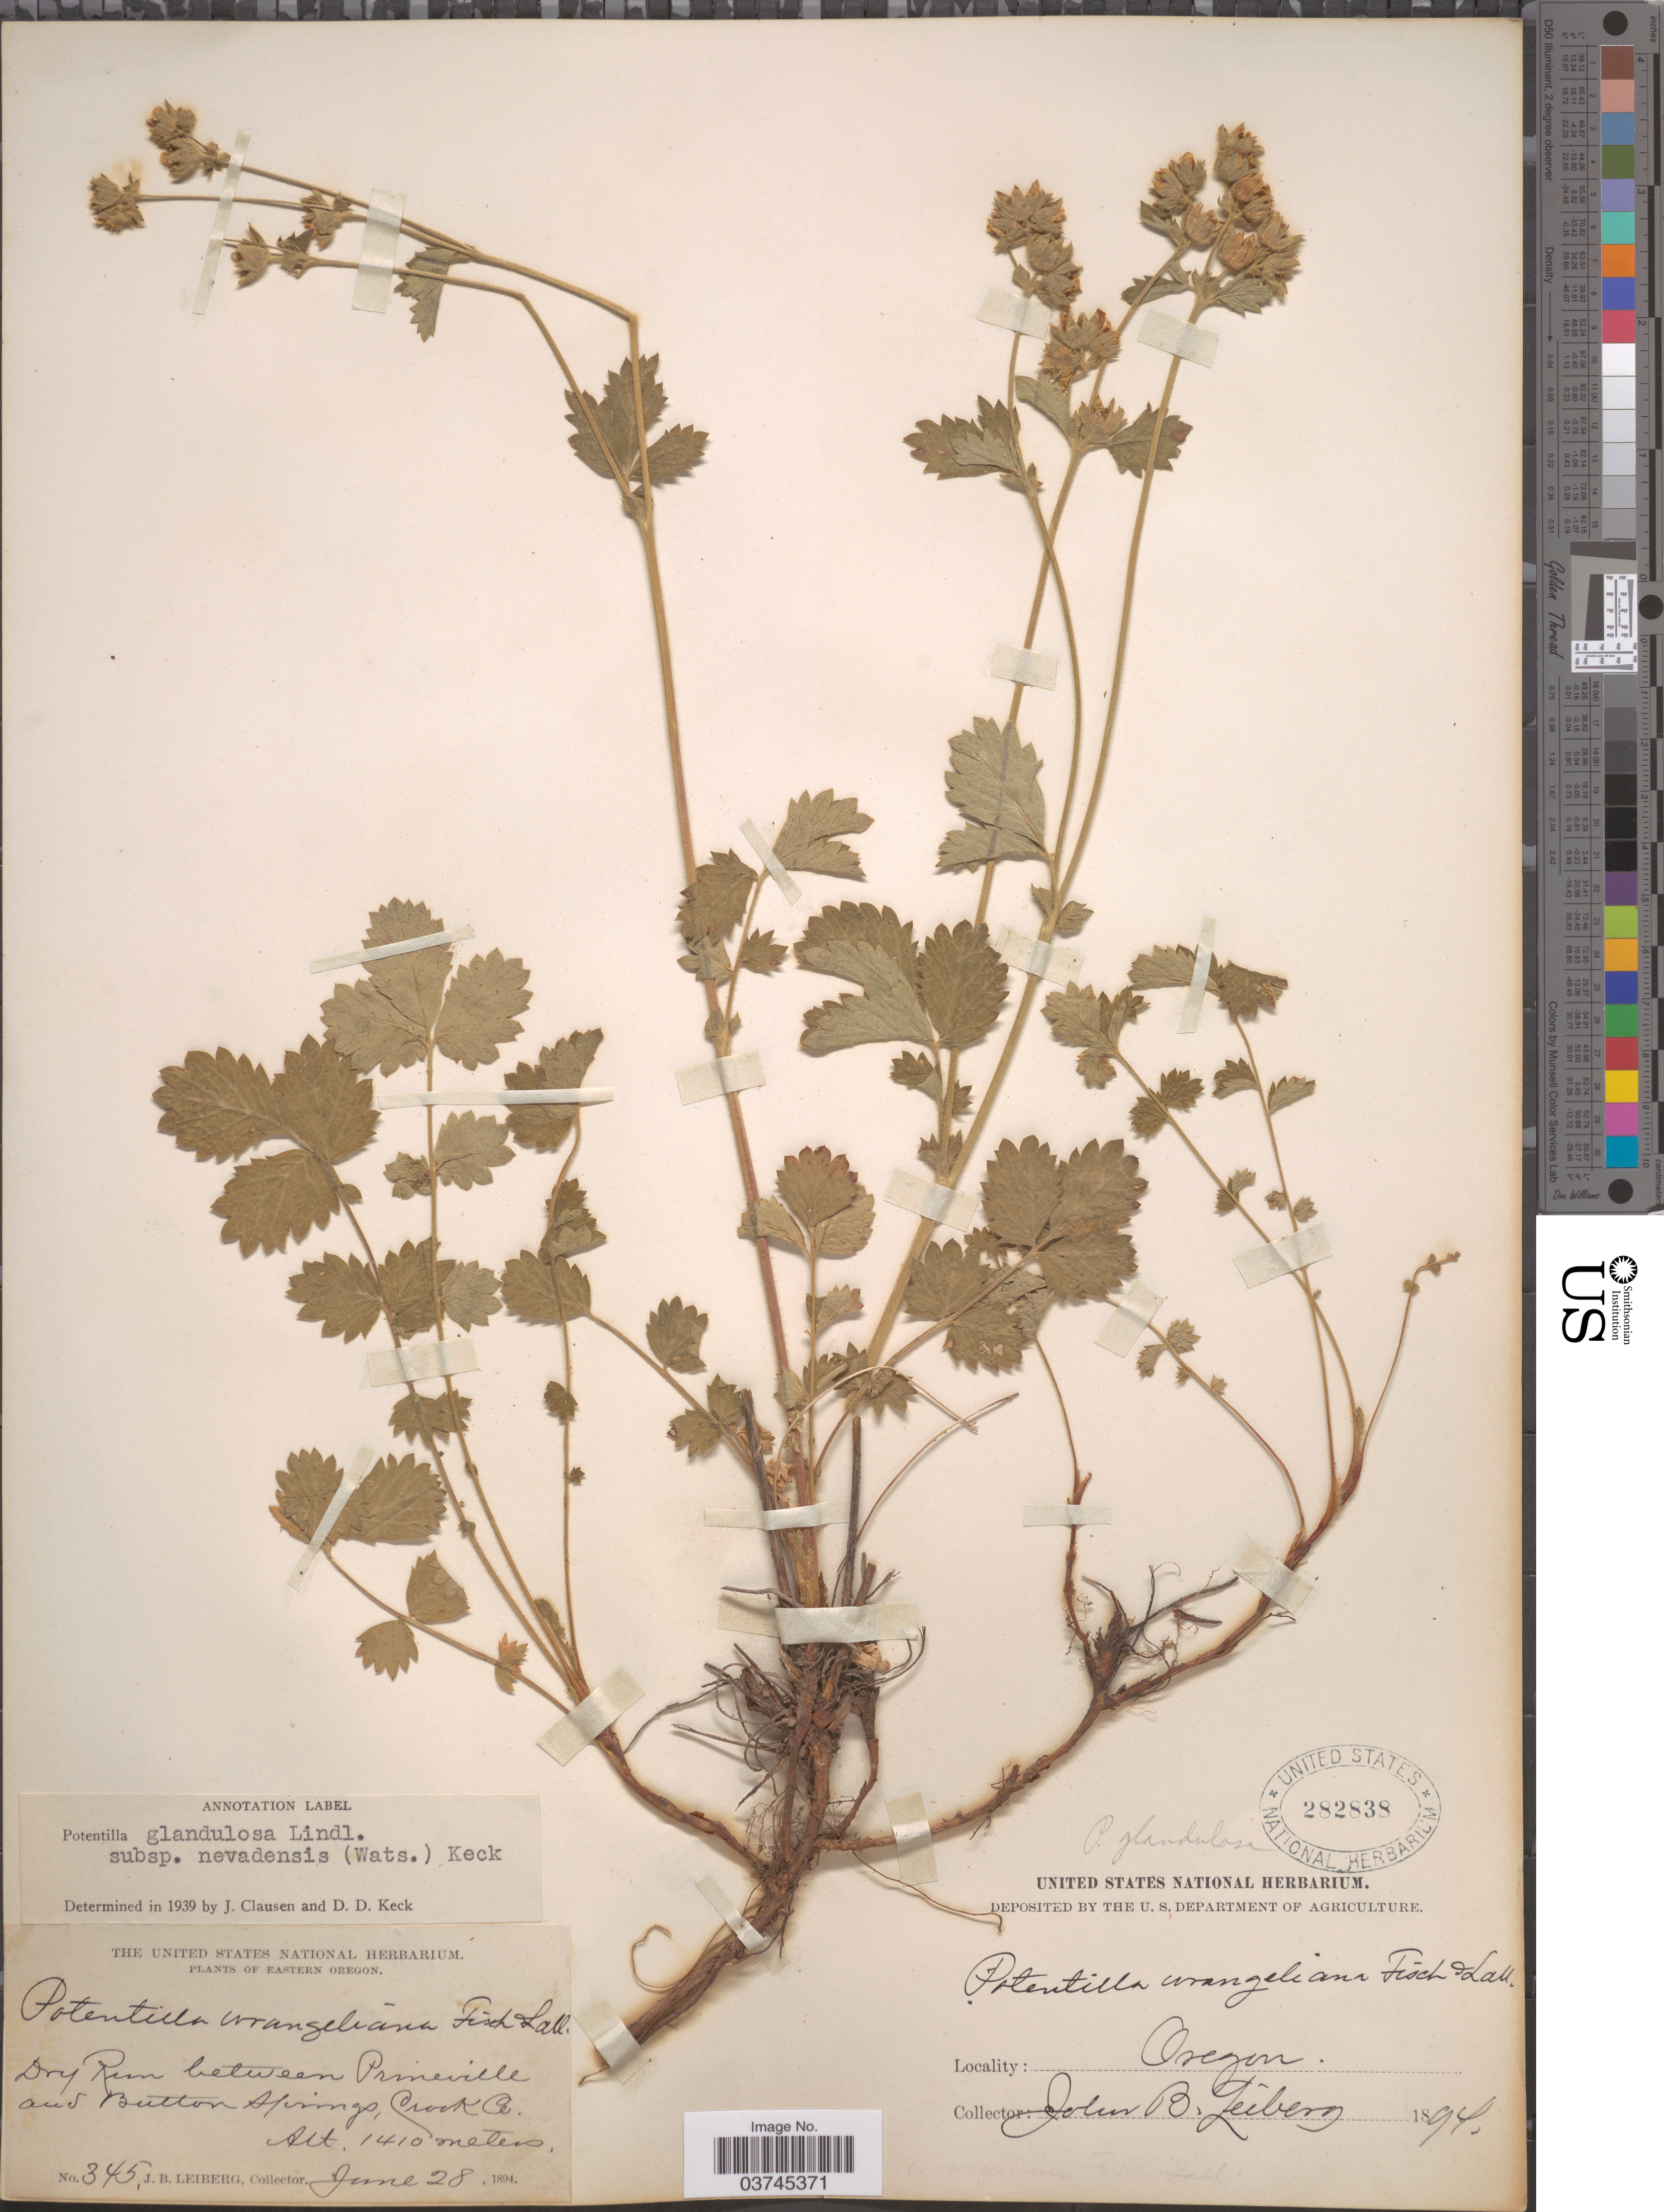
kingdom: Plantae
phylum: Tracheophyta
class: Magnoliopsida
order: Rosales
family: Rosaceae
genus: Drymocallis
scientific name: Drymocallis lactea var. austiniae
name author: (Jeps.) Ertter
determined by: Strong, Mark T., (BOT), Smithsonian Institution - National Museum of Natural History (UNITED STATES)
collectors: J. B. Leiberg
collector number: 345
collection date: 1894-06-28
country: United States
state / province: Oregon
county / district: Crook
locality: Eastern Oregon. Dry Rim between Prineville and Button Springs, Crook Co.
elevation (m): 1410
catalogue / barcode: US 282838